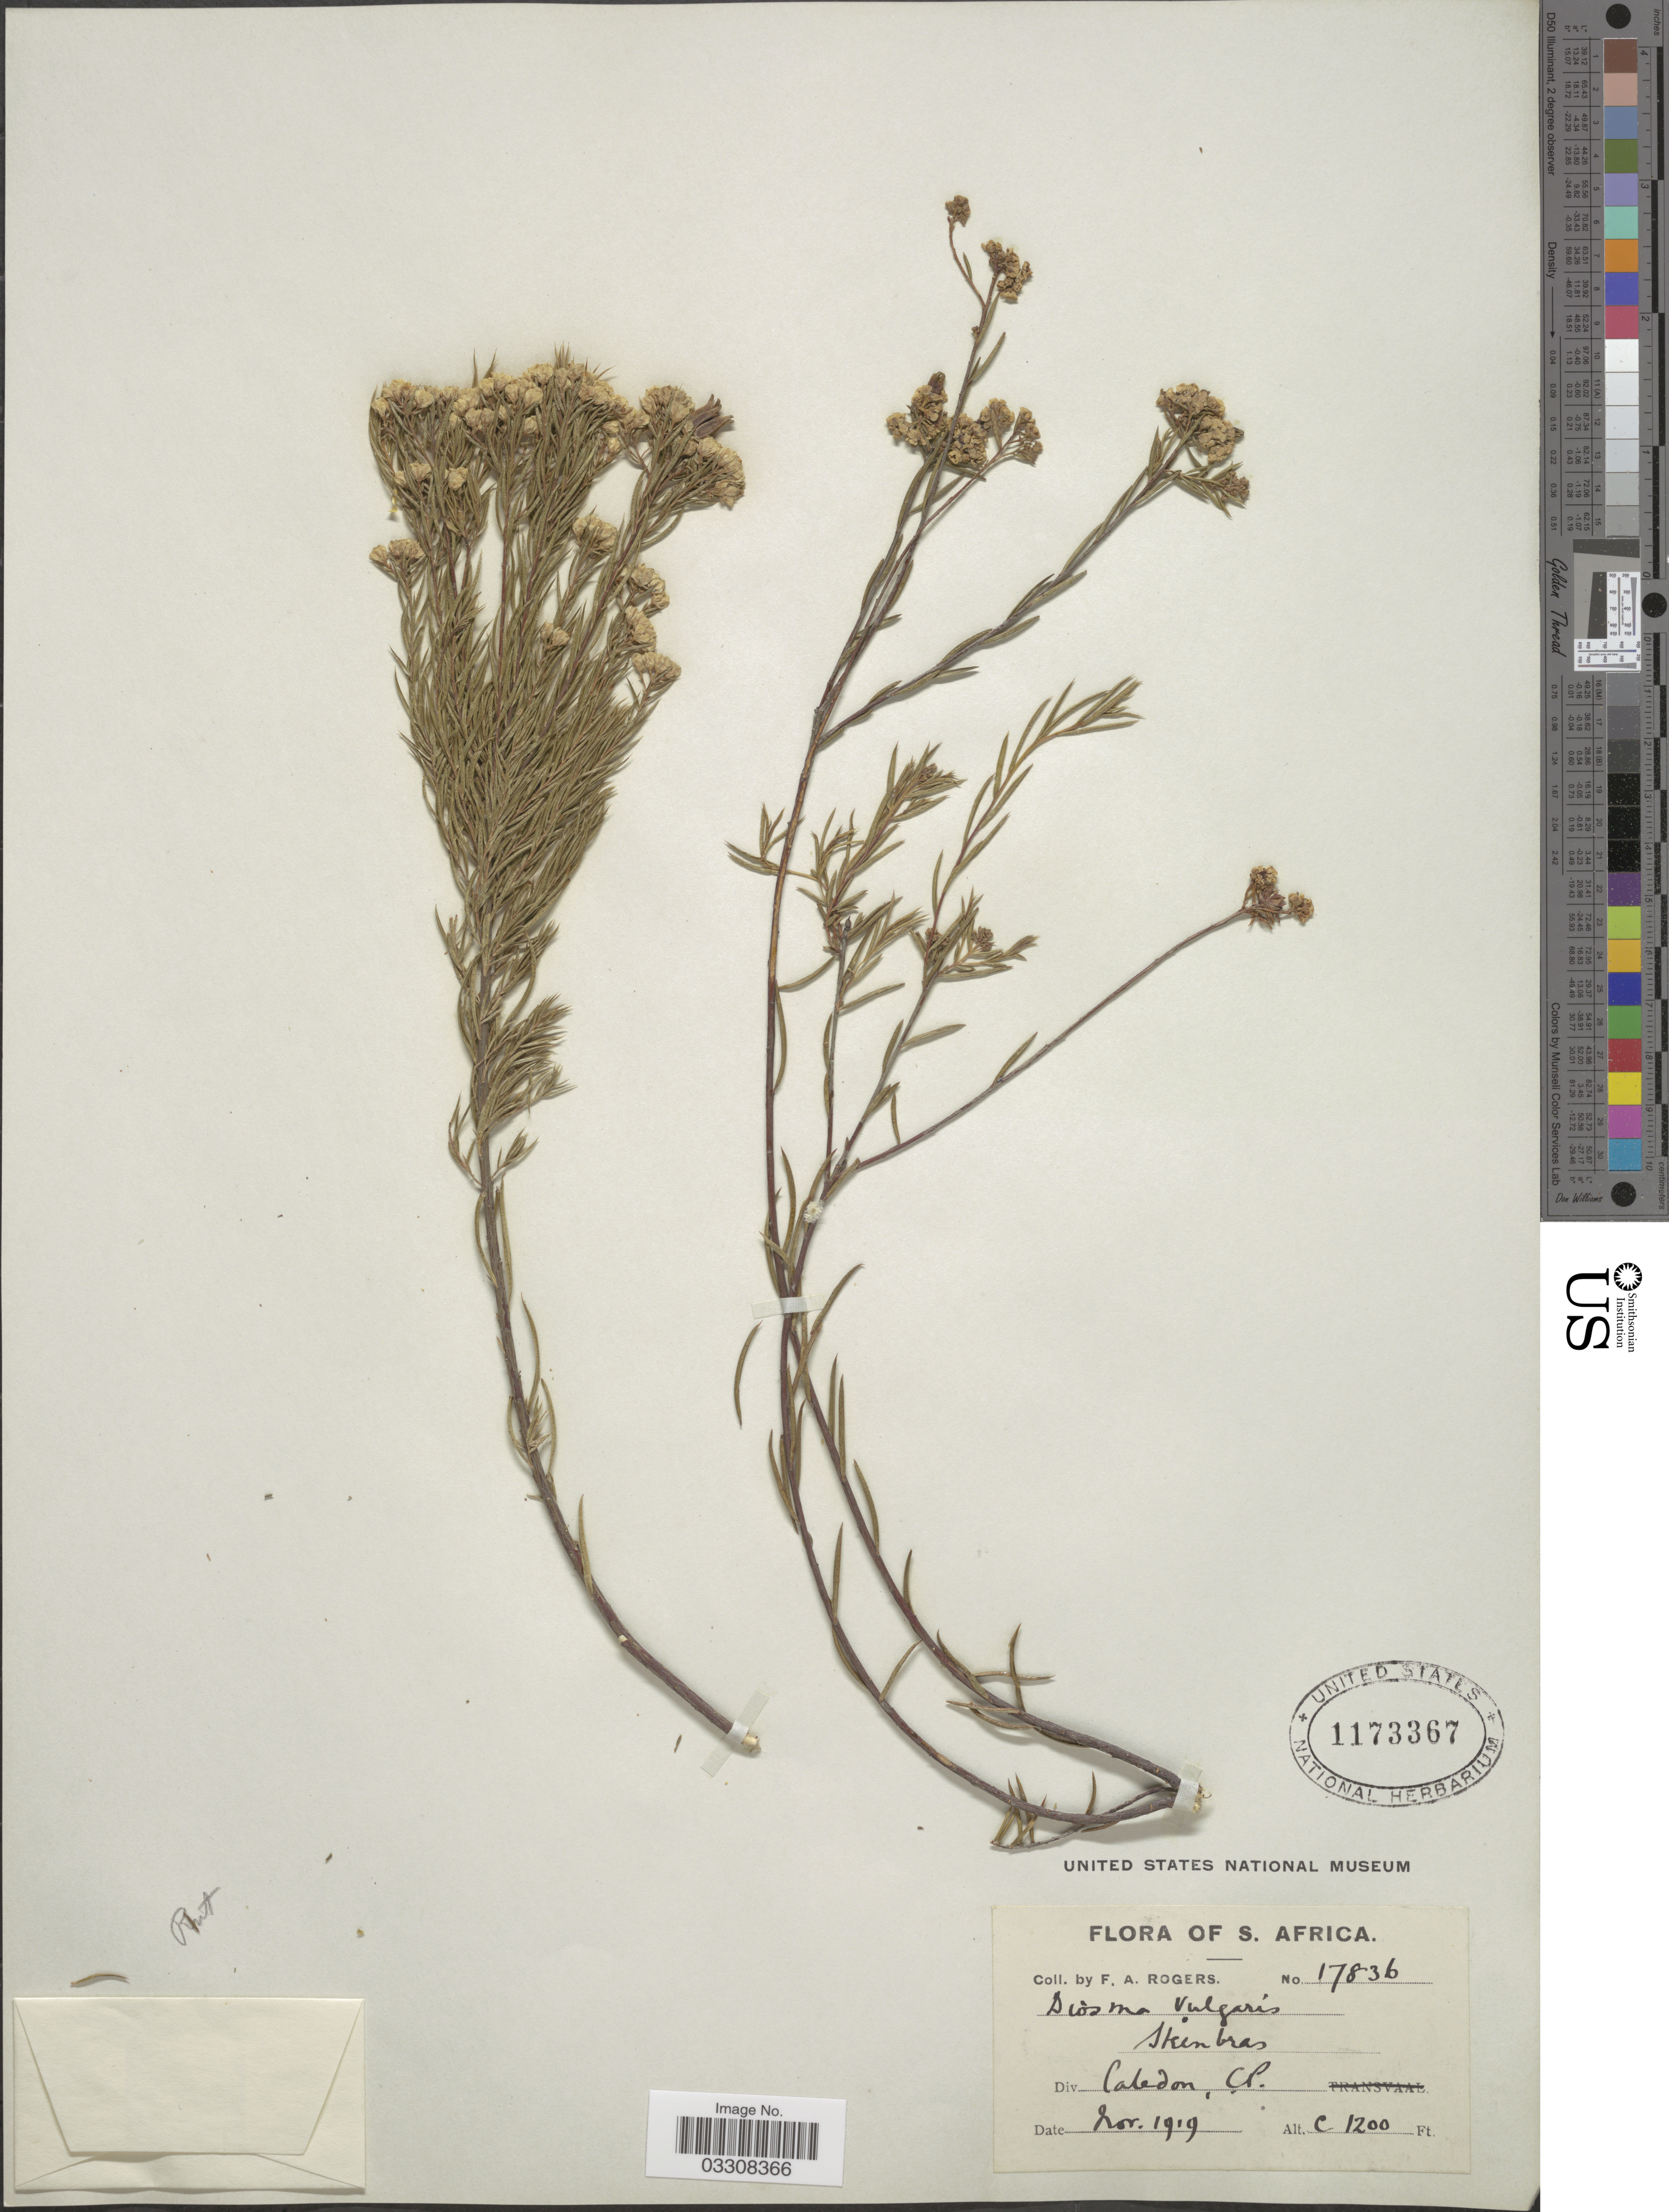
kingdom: Plantae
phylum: Tracheophyta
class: Magnoliopsida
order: Sapindales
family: Rutaceae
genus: Diosma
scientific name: Diosma vulgaris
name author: Schltdl.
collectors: F. A. Rogers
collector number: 17836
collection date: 1919-11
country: South Africa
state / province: Western Cape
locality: Steenbras. Div Caledon.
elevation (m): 366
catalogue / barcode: US 1173367